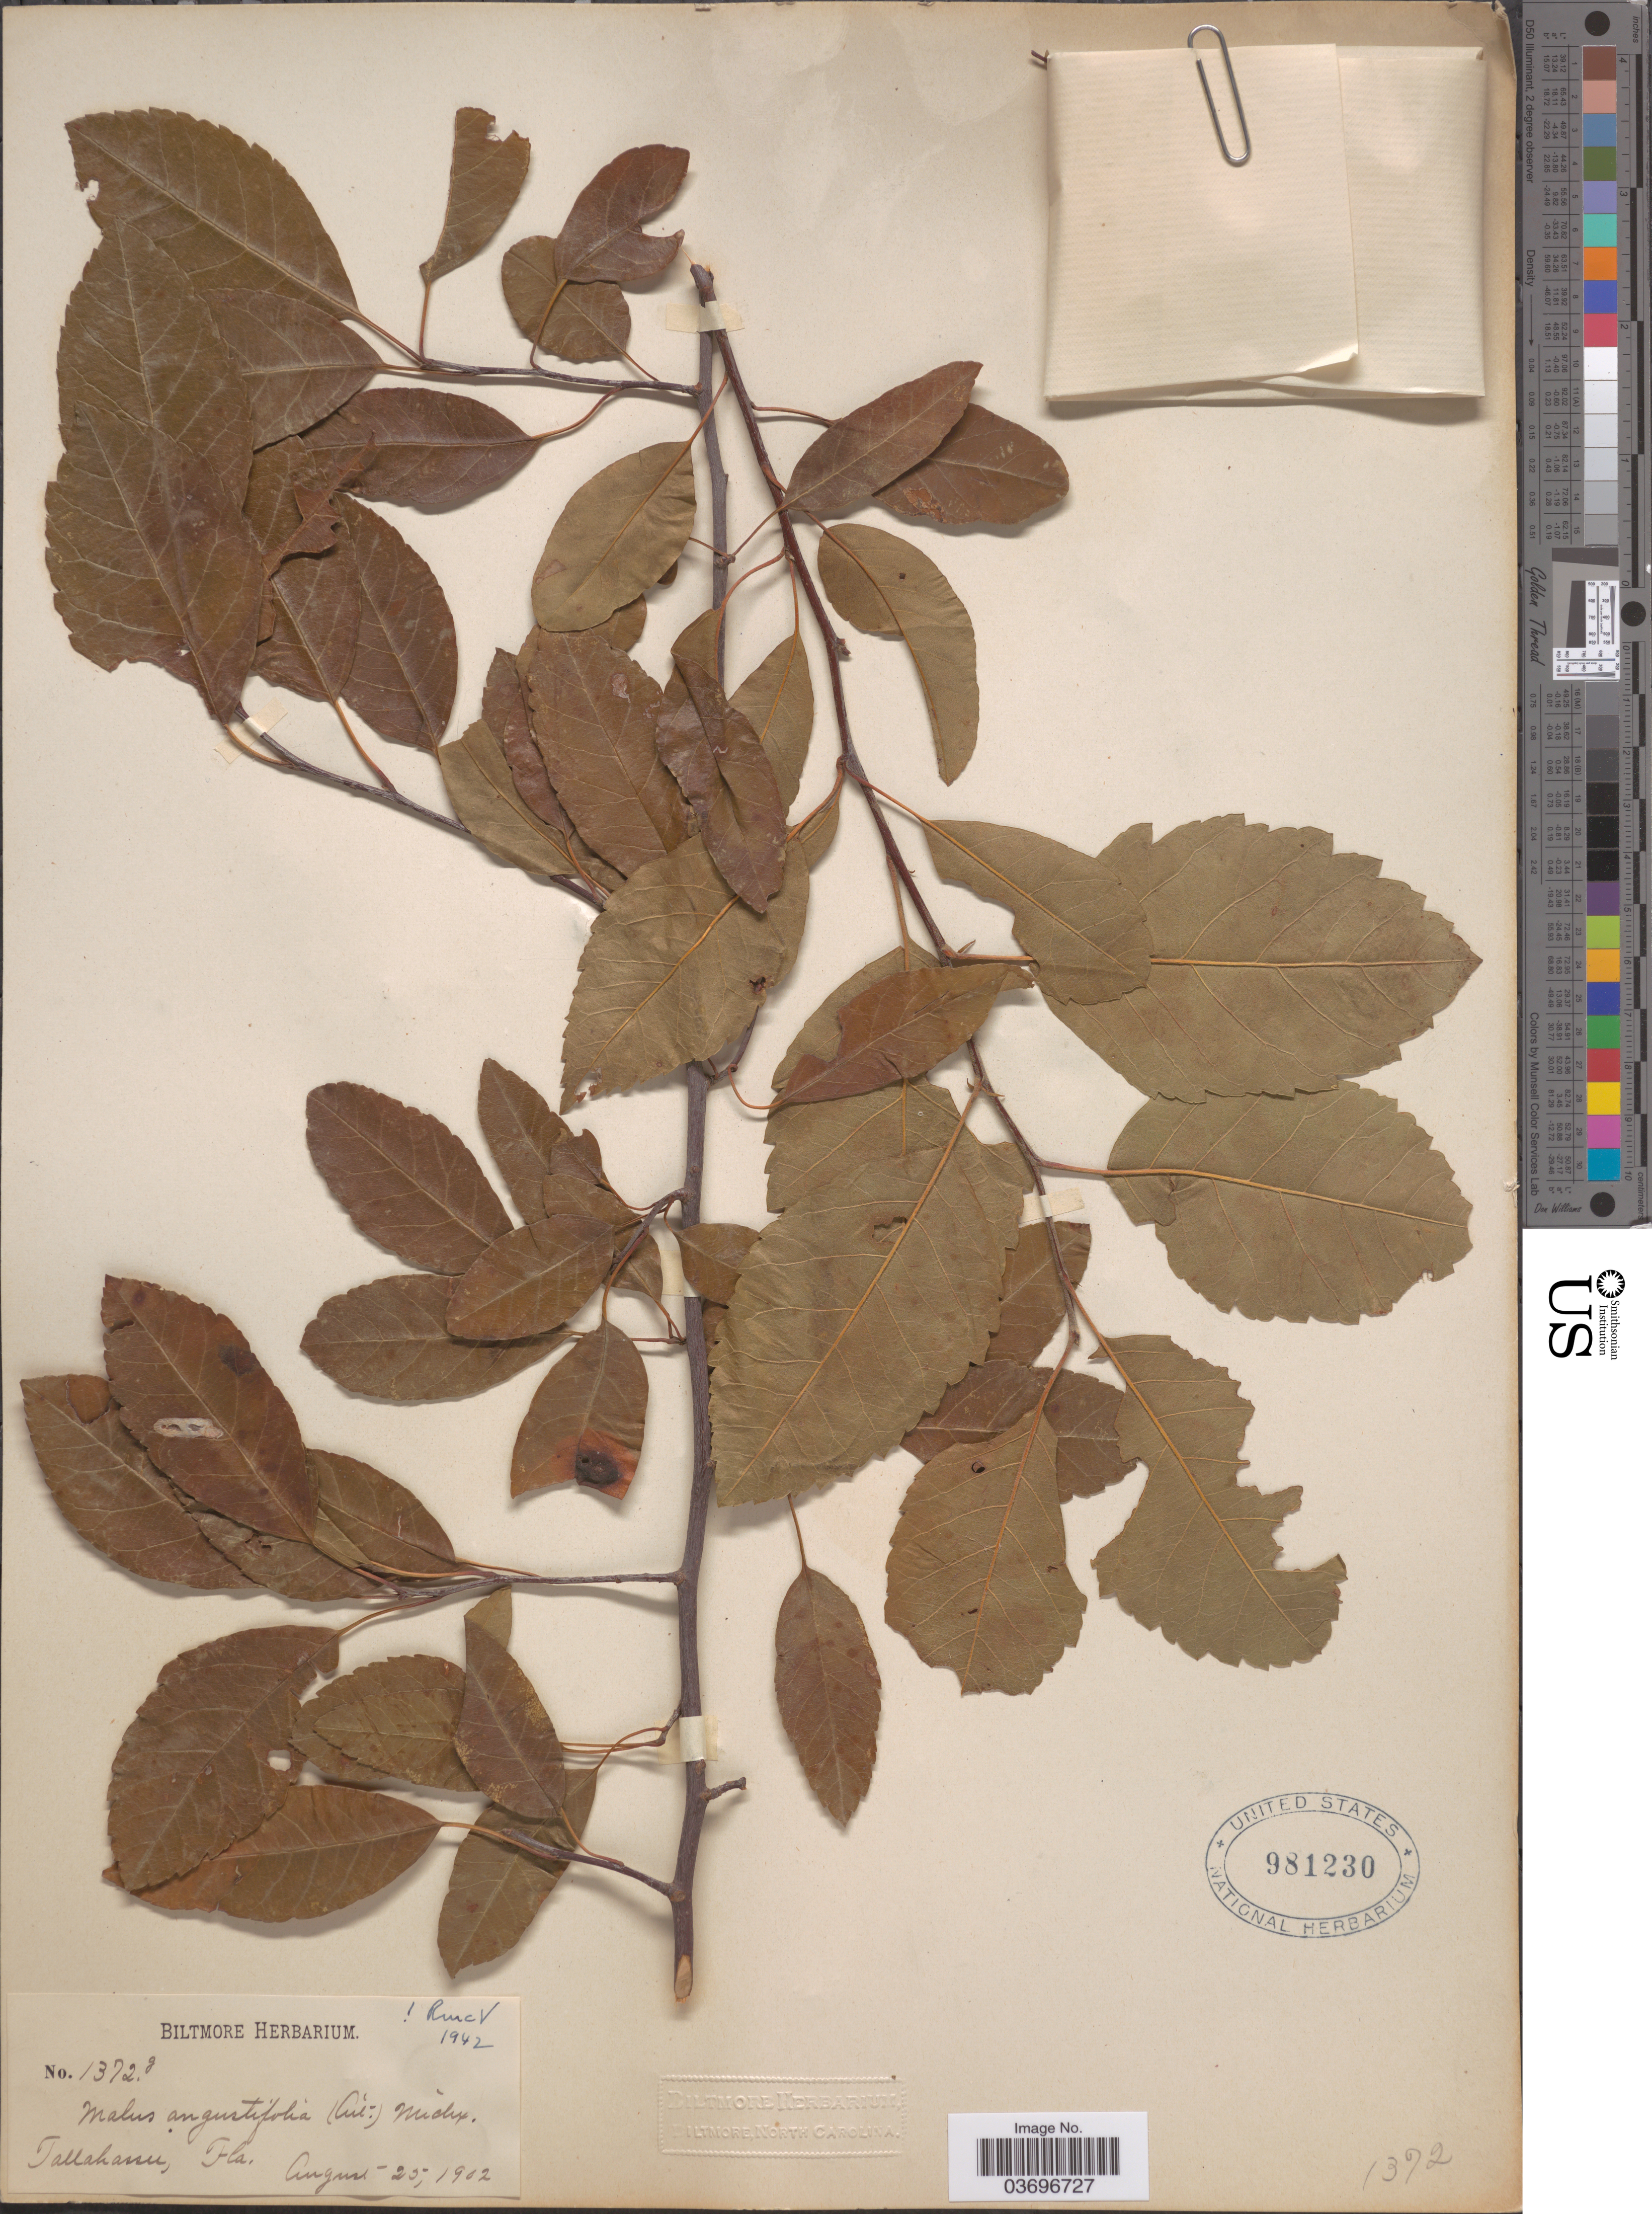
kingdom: Plantae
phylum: Tracheophyta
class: Magnoliopsida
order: Rosales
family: Rosaceae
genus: Malus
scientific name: Malus angustifolia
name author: (Aiton) Michx.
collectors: ex herb. Biltmore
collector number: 1372g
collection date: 1902-08-25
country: United States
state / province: Florida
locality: Tallahassee.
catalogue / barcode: US 981230